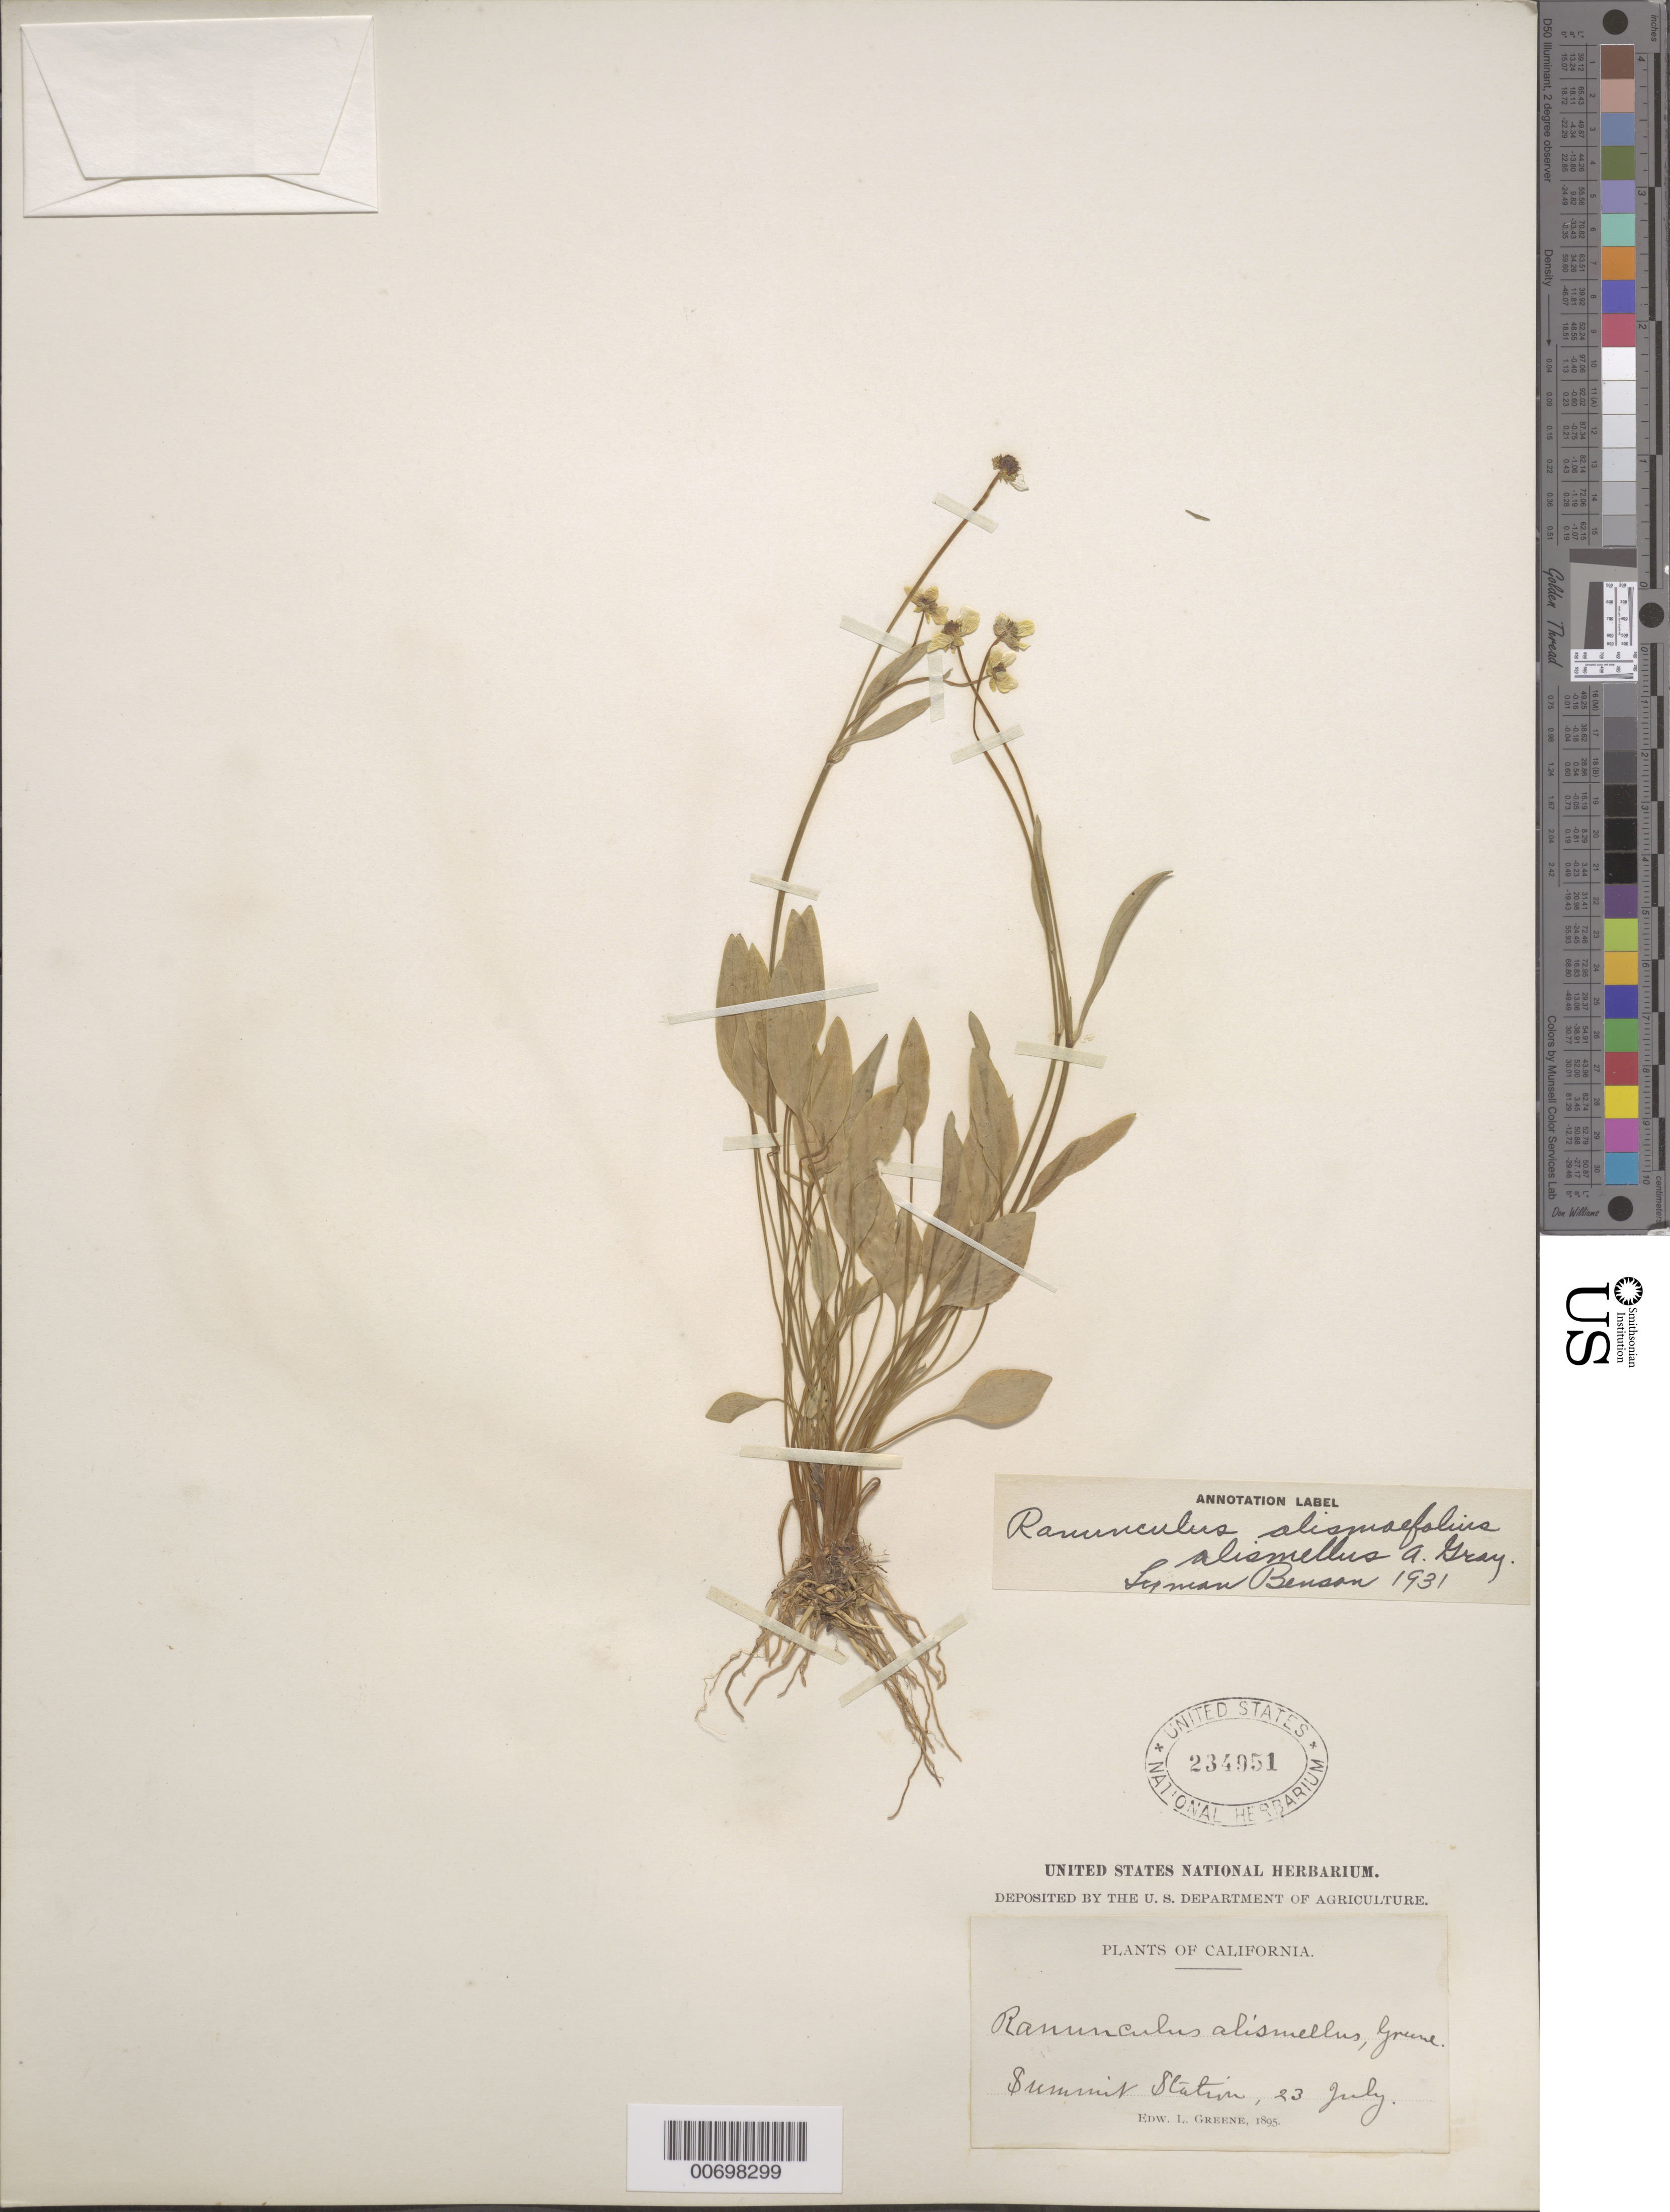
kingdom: Plantae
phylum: Tracheophyta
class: Magnoliopsida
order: Ranunculales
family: Ranunculaceae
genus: Ranunculus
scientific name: Ranunculus alismifolius var. alismellus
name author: A. Gray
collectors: E. L. Greene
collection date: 1895-07-23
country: United States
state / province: California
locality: Summit Station.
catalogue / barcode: US 234951